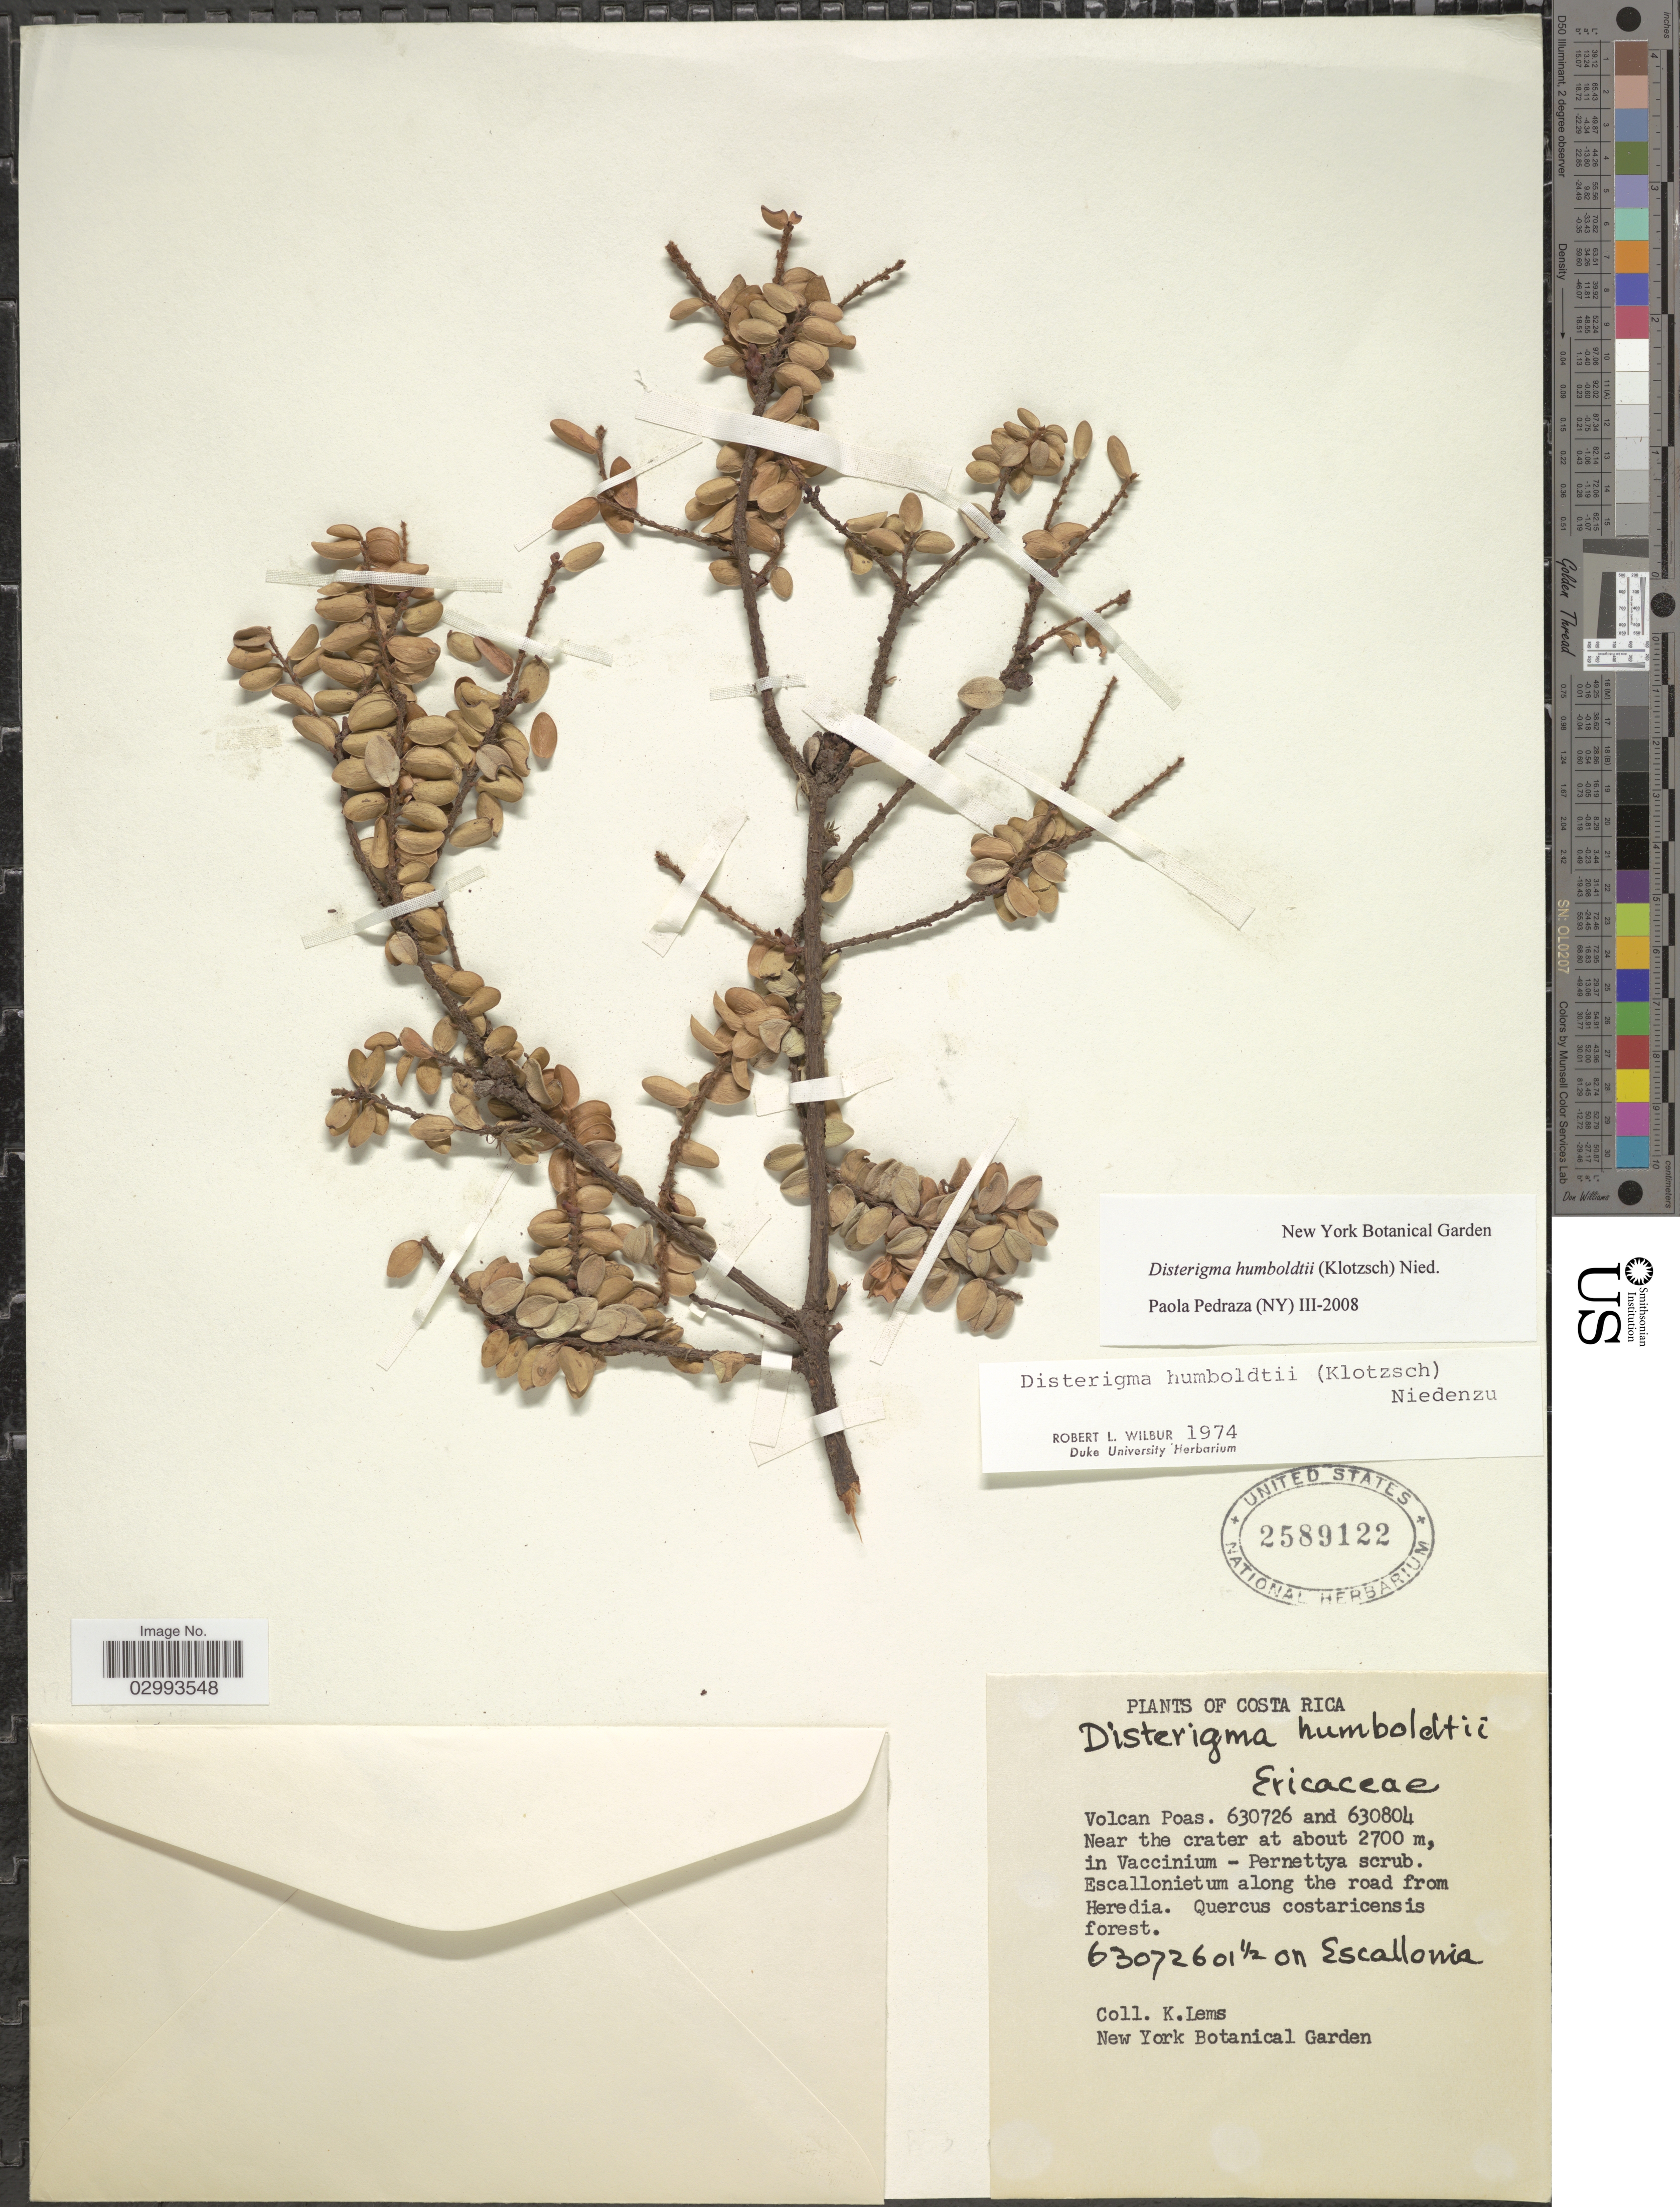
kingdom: Plantae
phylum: Tracheophyta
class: Magnoliopsida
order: Ericales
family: Ericaceae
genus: Disterigma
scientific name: Disterigma humboldtii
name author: (Klotzsch) Nied.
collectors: K. Lems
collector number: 63072601½?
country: Costa Rica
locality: Volcan Poas. Near the crater.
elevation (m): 2700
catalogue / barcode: US 2589122